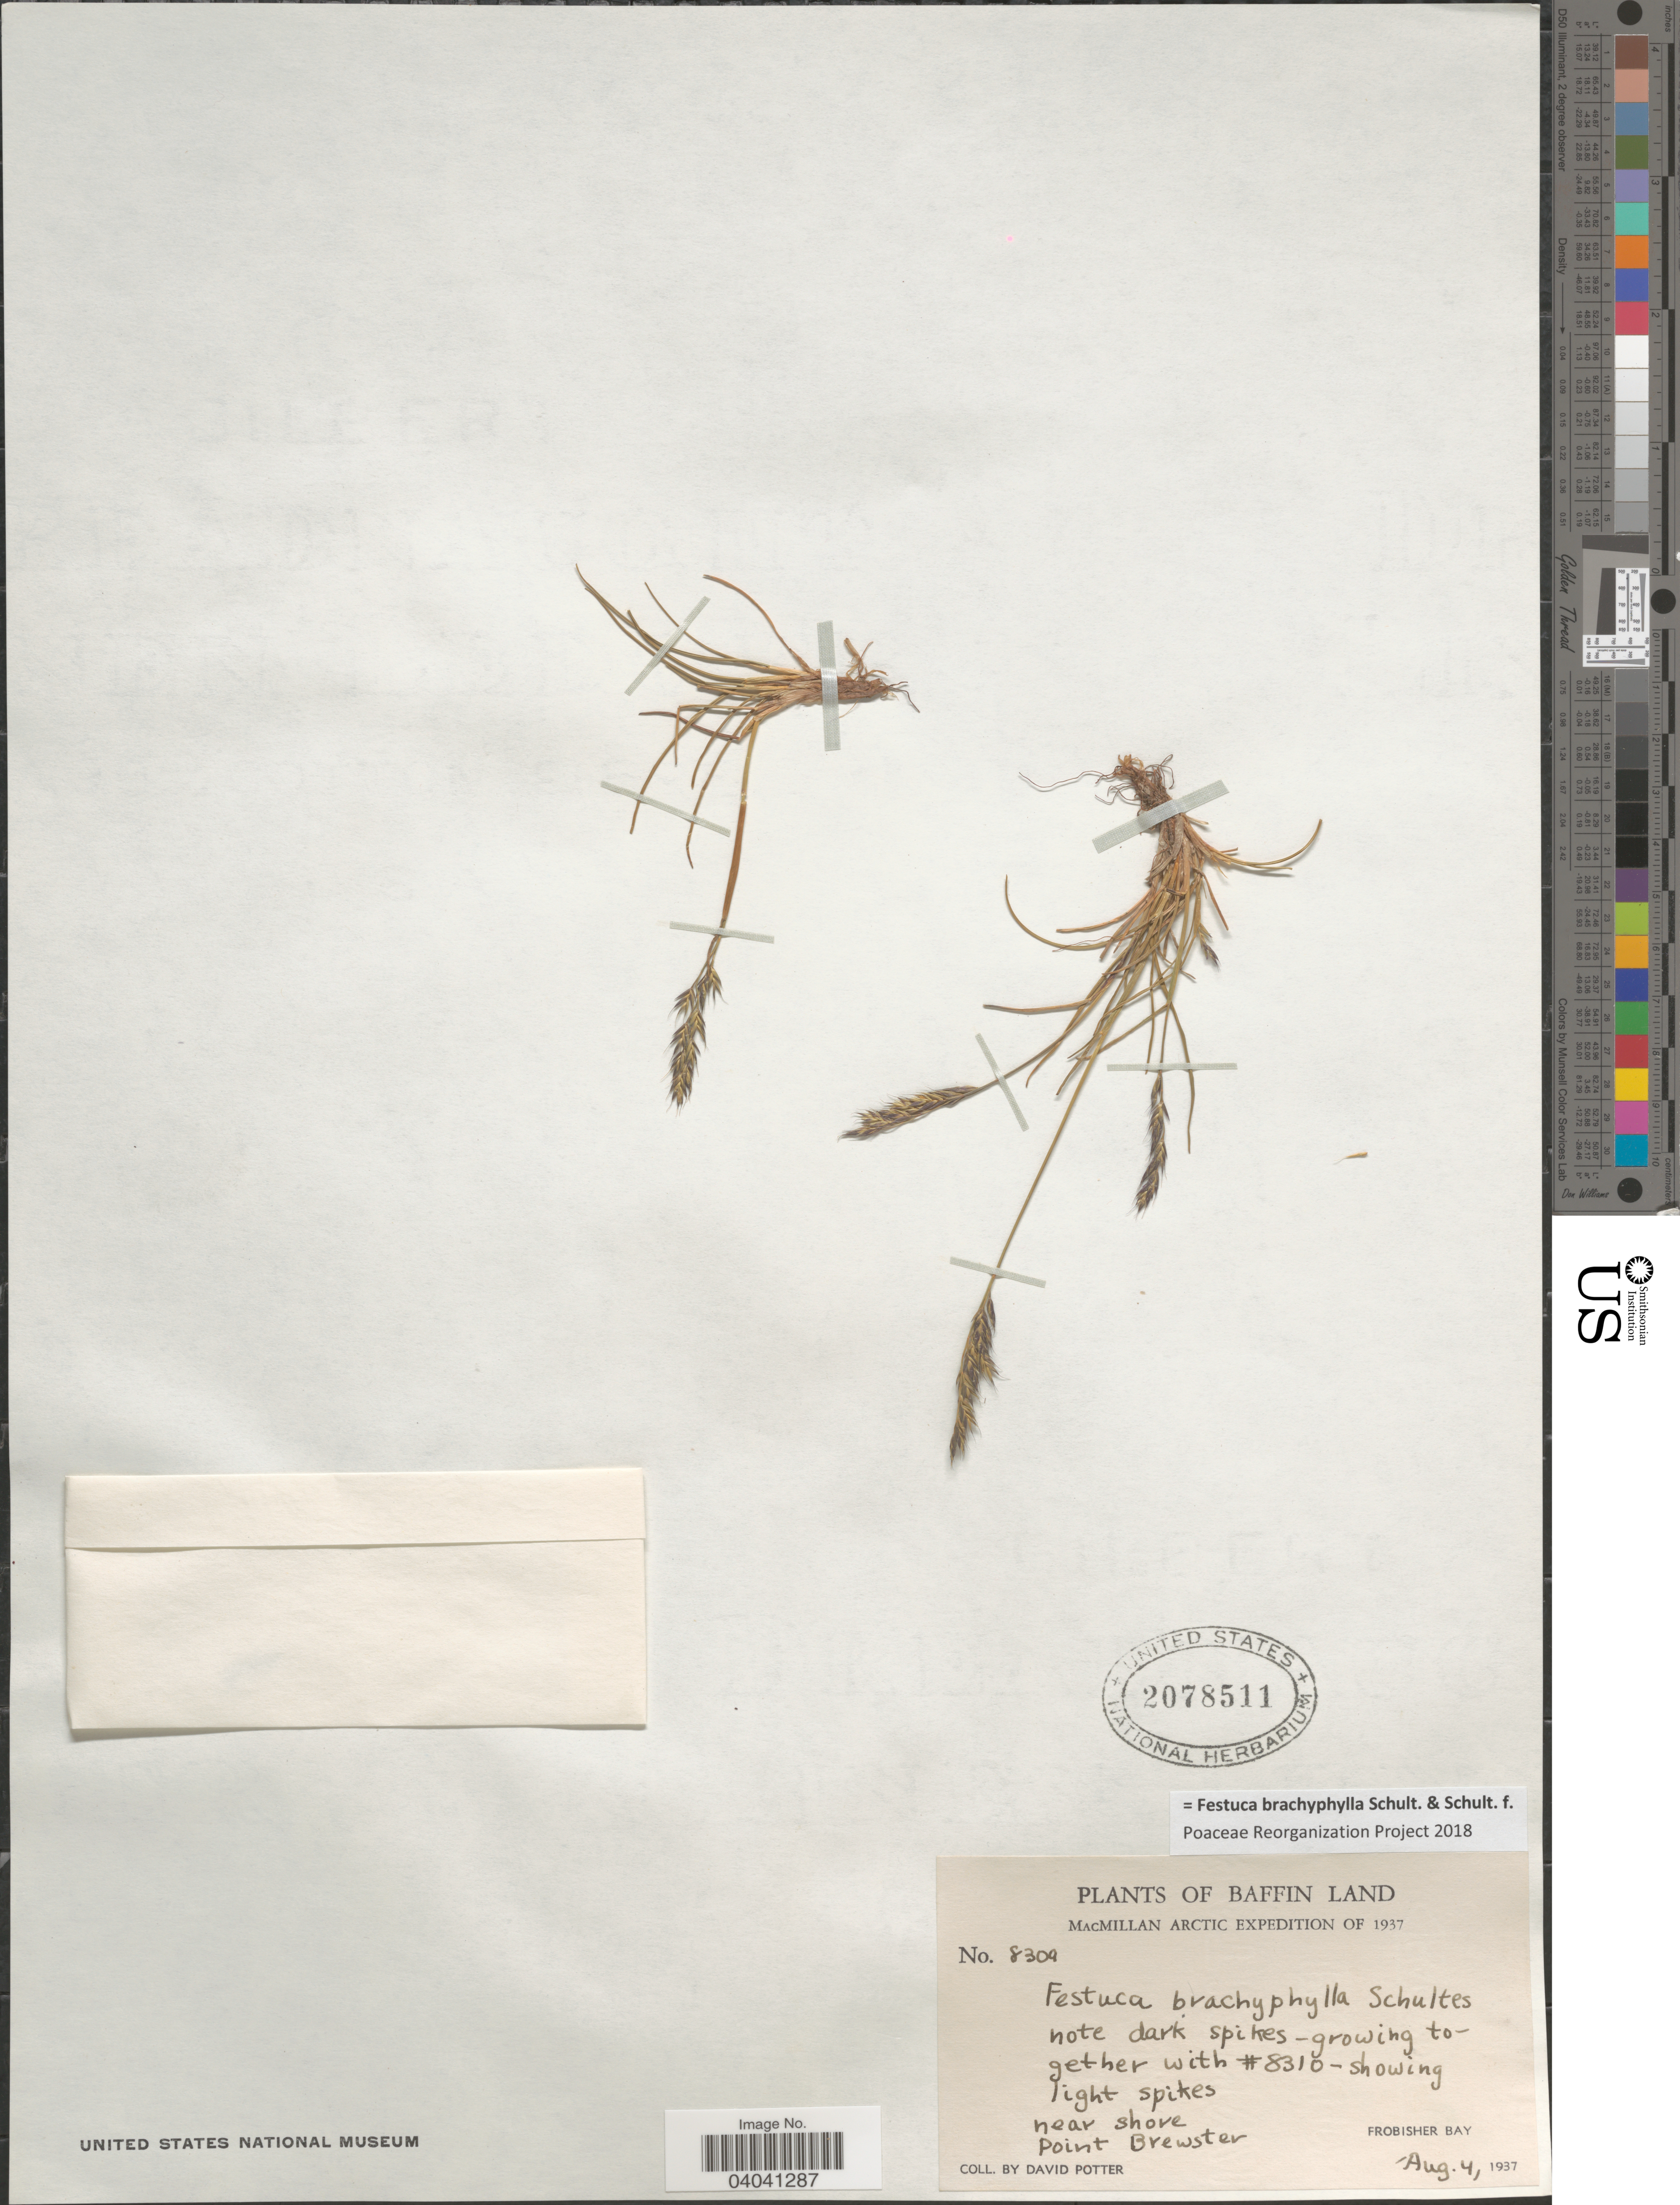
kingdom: Plantae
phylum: Tracheophyta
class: Liliopsida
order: Poales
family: Poaceae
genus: Festuca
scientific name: Festuca brachyphylla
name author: Schult. & Schult. f.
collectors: D. Potter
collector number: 8309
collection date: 1937-08-04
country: Canada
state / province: Nunavut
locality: Baffin Land. Near shore. Point Brewster. Frobisher Bay.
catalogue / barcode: US 2078511